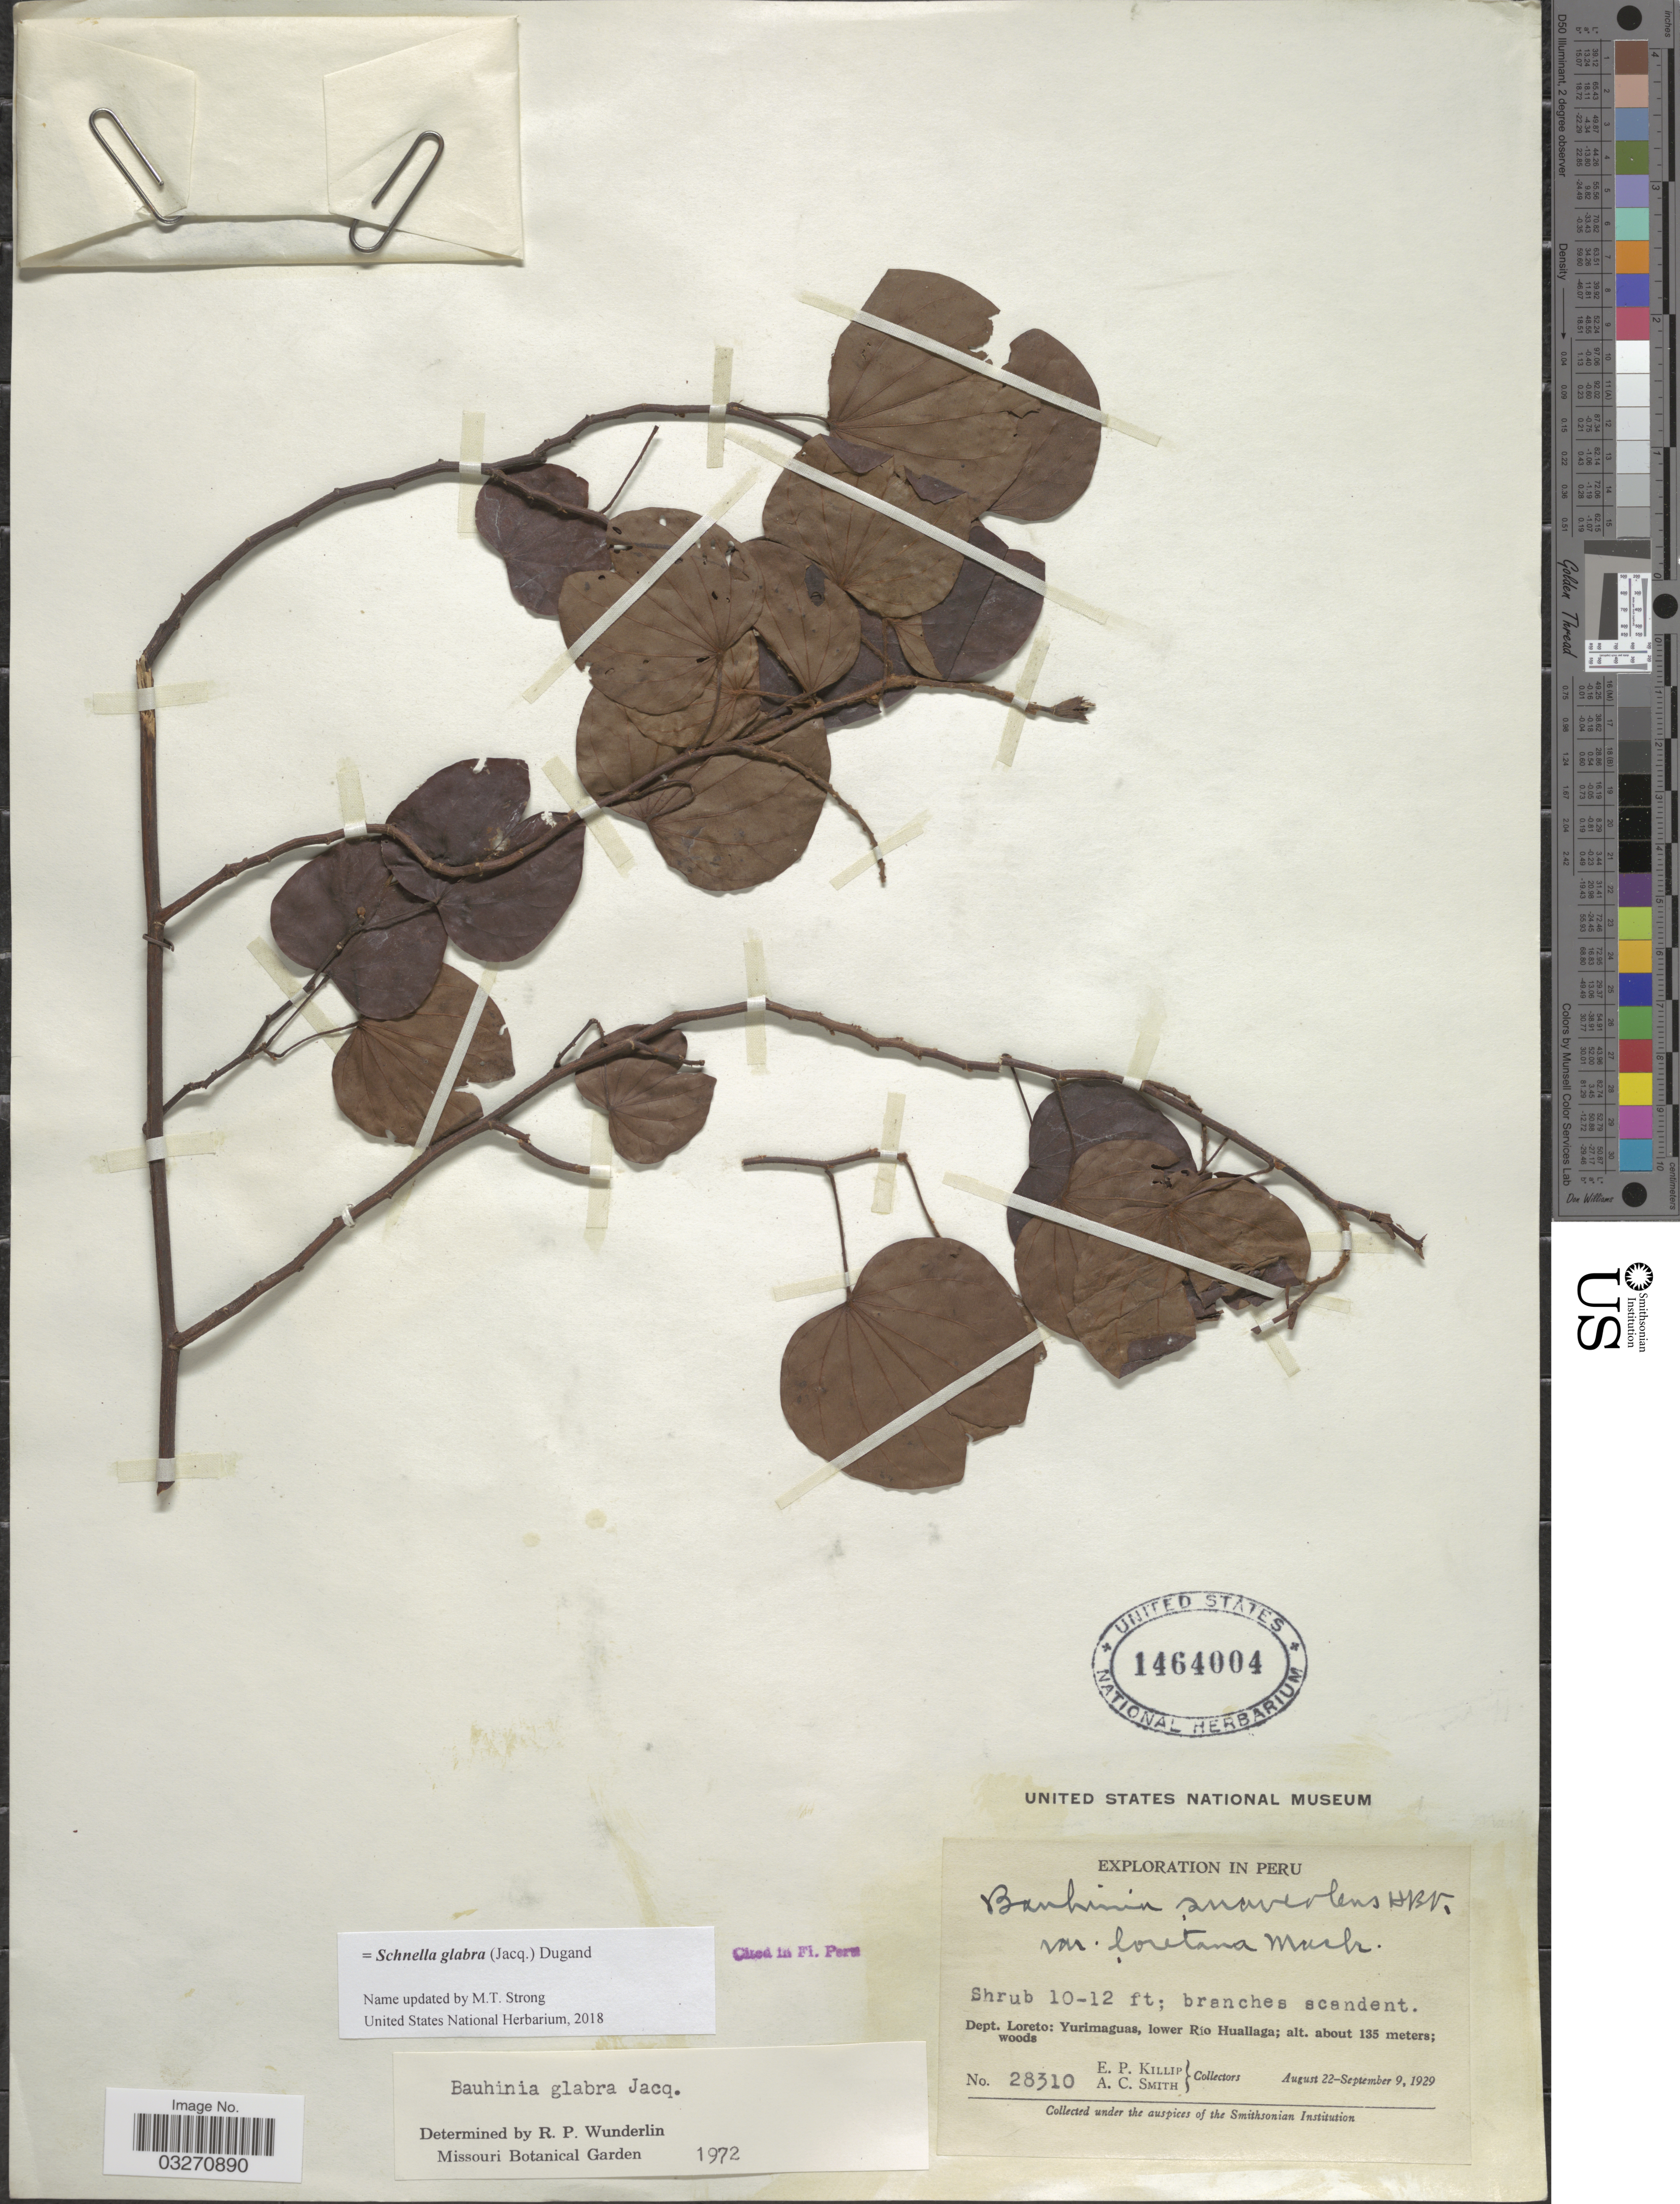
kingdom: Plantae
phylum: Tracheophyta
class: Magnoliopsida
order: Fabales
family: Fabaceae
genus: Schnella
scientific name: Schnella glabra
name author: (Jacq.) Dugand G.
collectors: E. P. Killip & A. C. Smith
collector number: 28310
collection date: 1929-08-22/1929-09-09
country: Peru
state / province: Loreto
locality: Dept. Loreto: Yurimaguas, lower Río Huallaga.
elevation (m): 135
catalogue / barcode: US 1464004